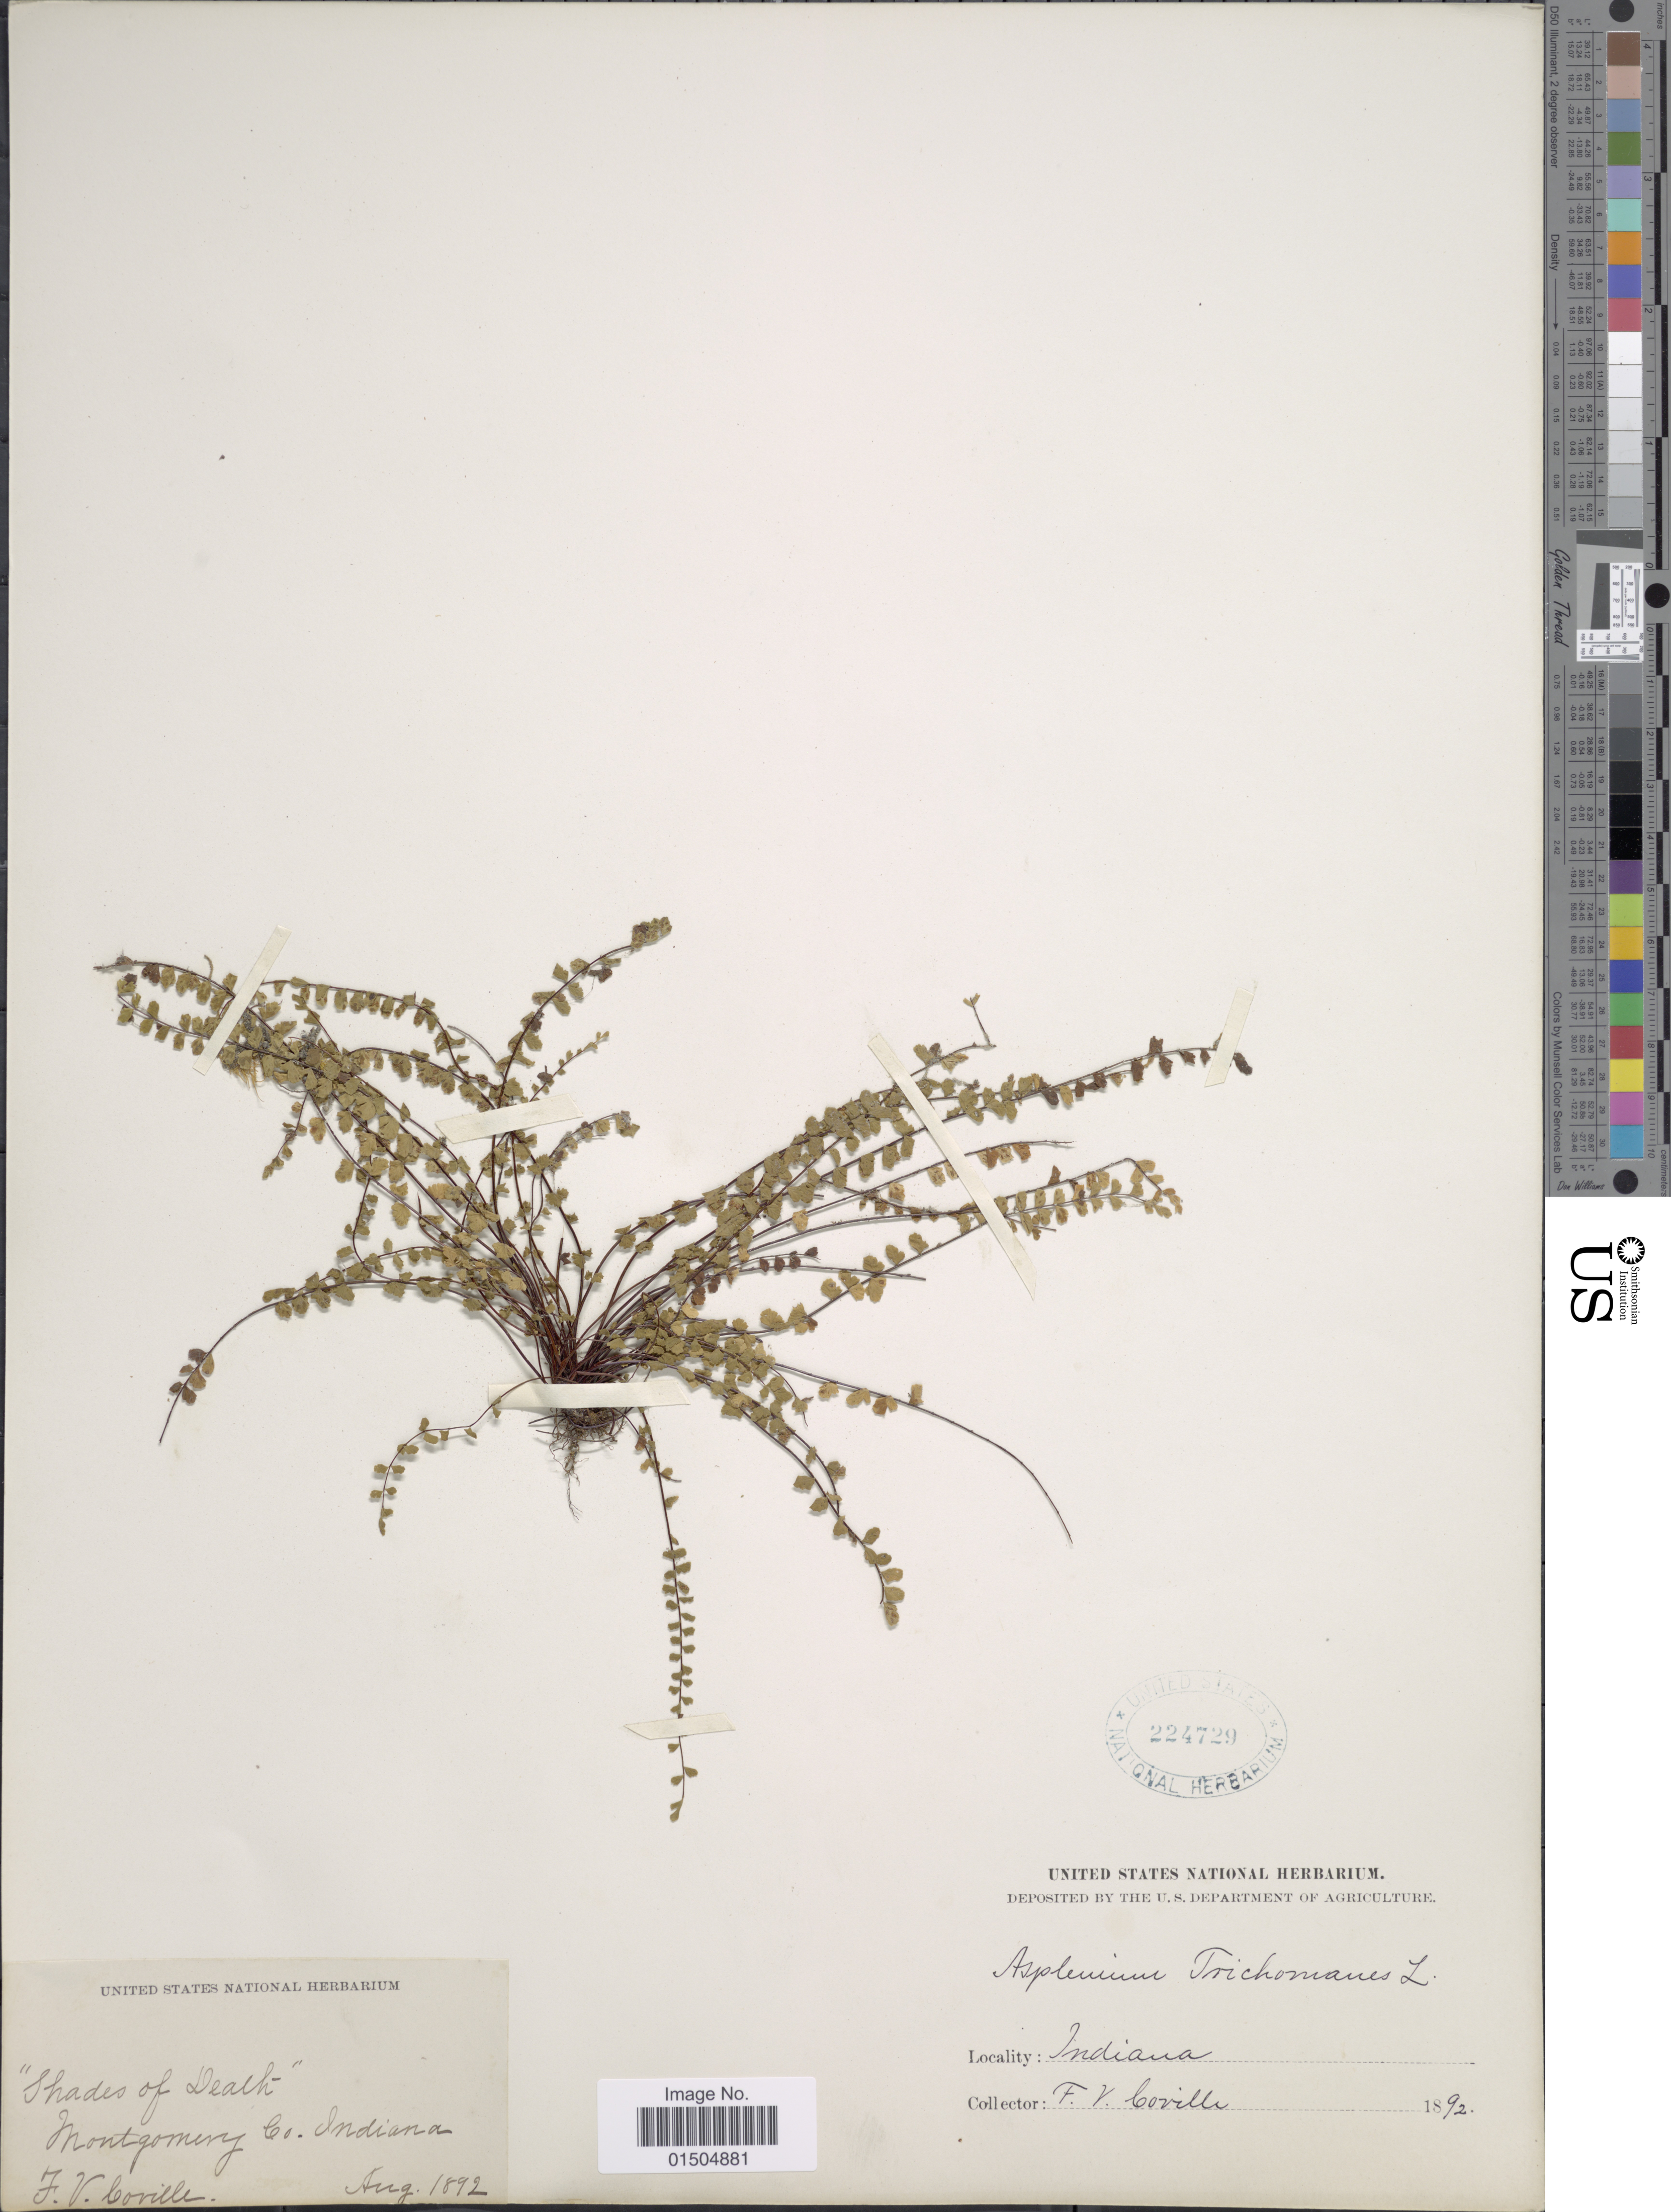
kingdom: Plantae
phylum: Tracheophyta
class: Polypodiopsida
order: Polypodiales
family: Aspleniaceae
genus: Asplenium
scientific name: Asplenium trichomanes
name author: L.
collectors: F. V. Coville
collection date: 1892-08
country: United States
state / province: Indiana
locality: Montgomery Co.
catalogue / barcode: US 224729